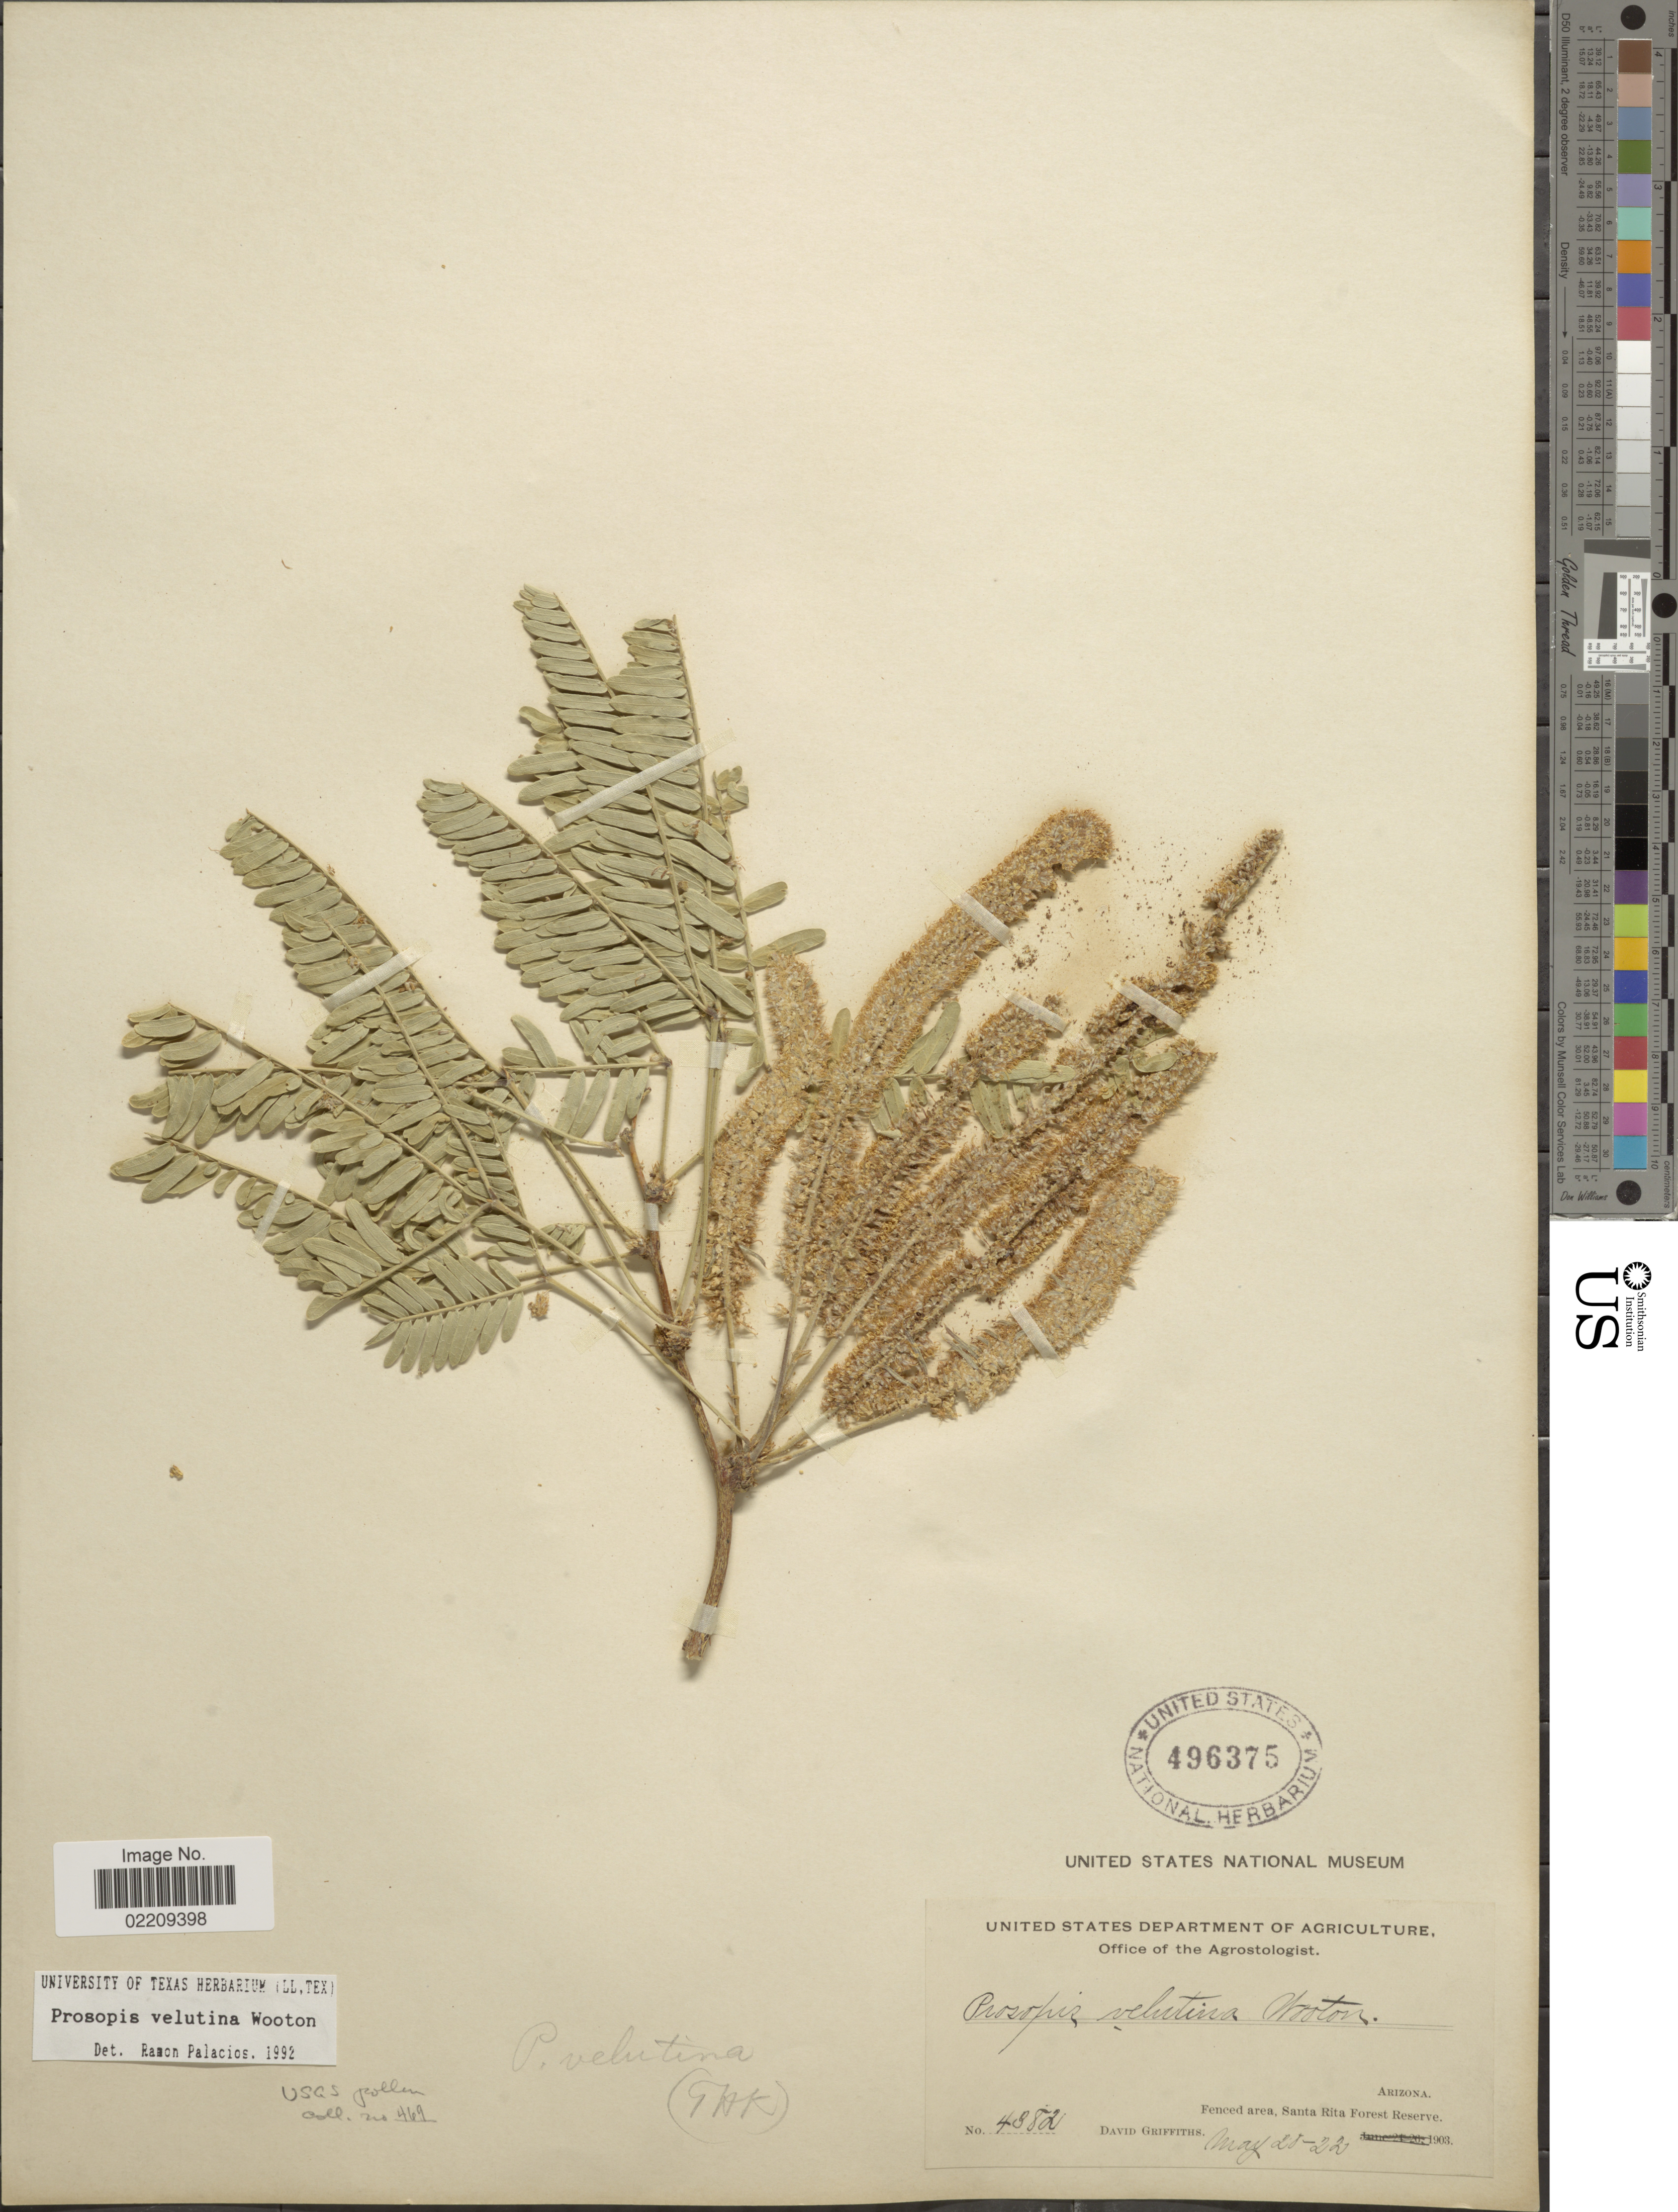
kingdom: Plantae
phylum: Tracheophyta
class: Magnoliopsida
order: Fabales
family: Fabaceae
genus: Neltuma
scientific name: Neltuma velutina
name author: (Wooton) Britton & Rose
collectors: D. Griffiths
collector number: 4382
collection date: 1903-05-20/1903-05-22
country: United States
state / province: Arizona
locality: Fenced area, Santa Rita Forest Reserve.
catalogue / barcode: US 496375